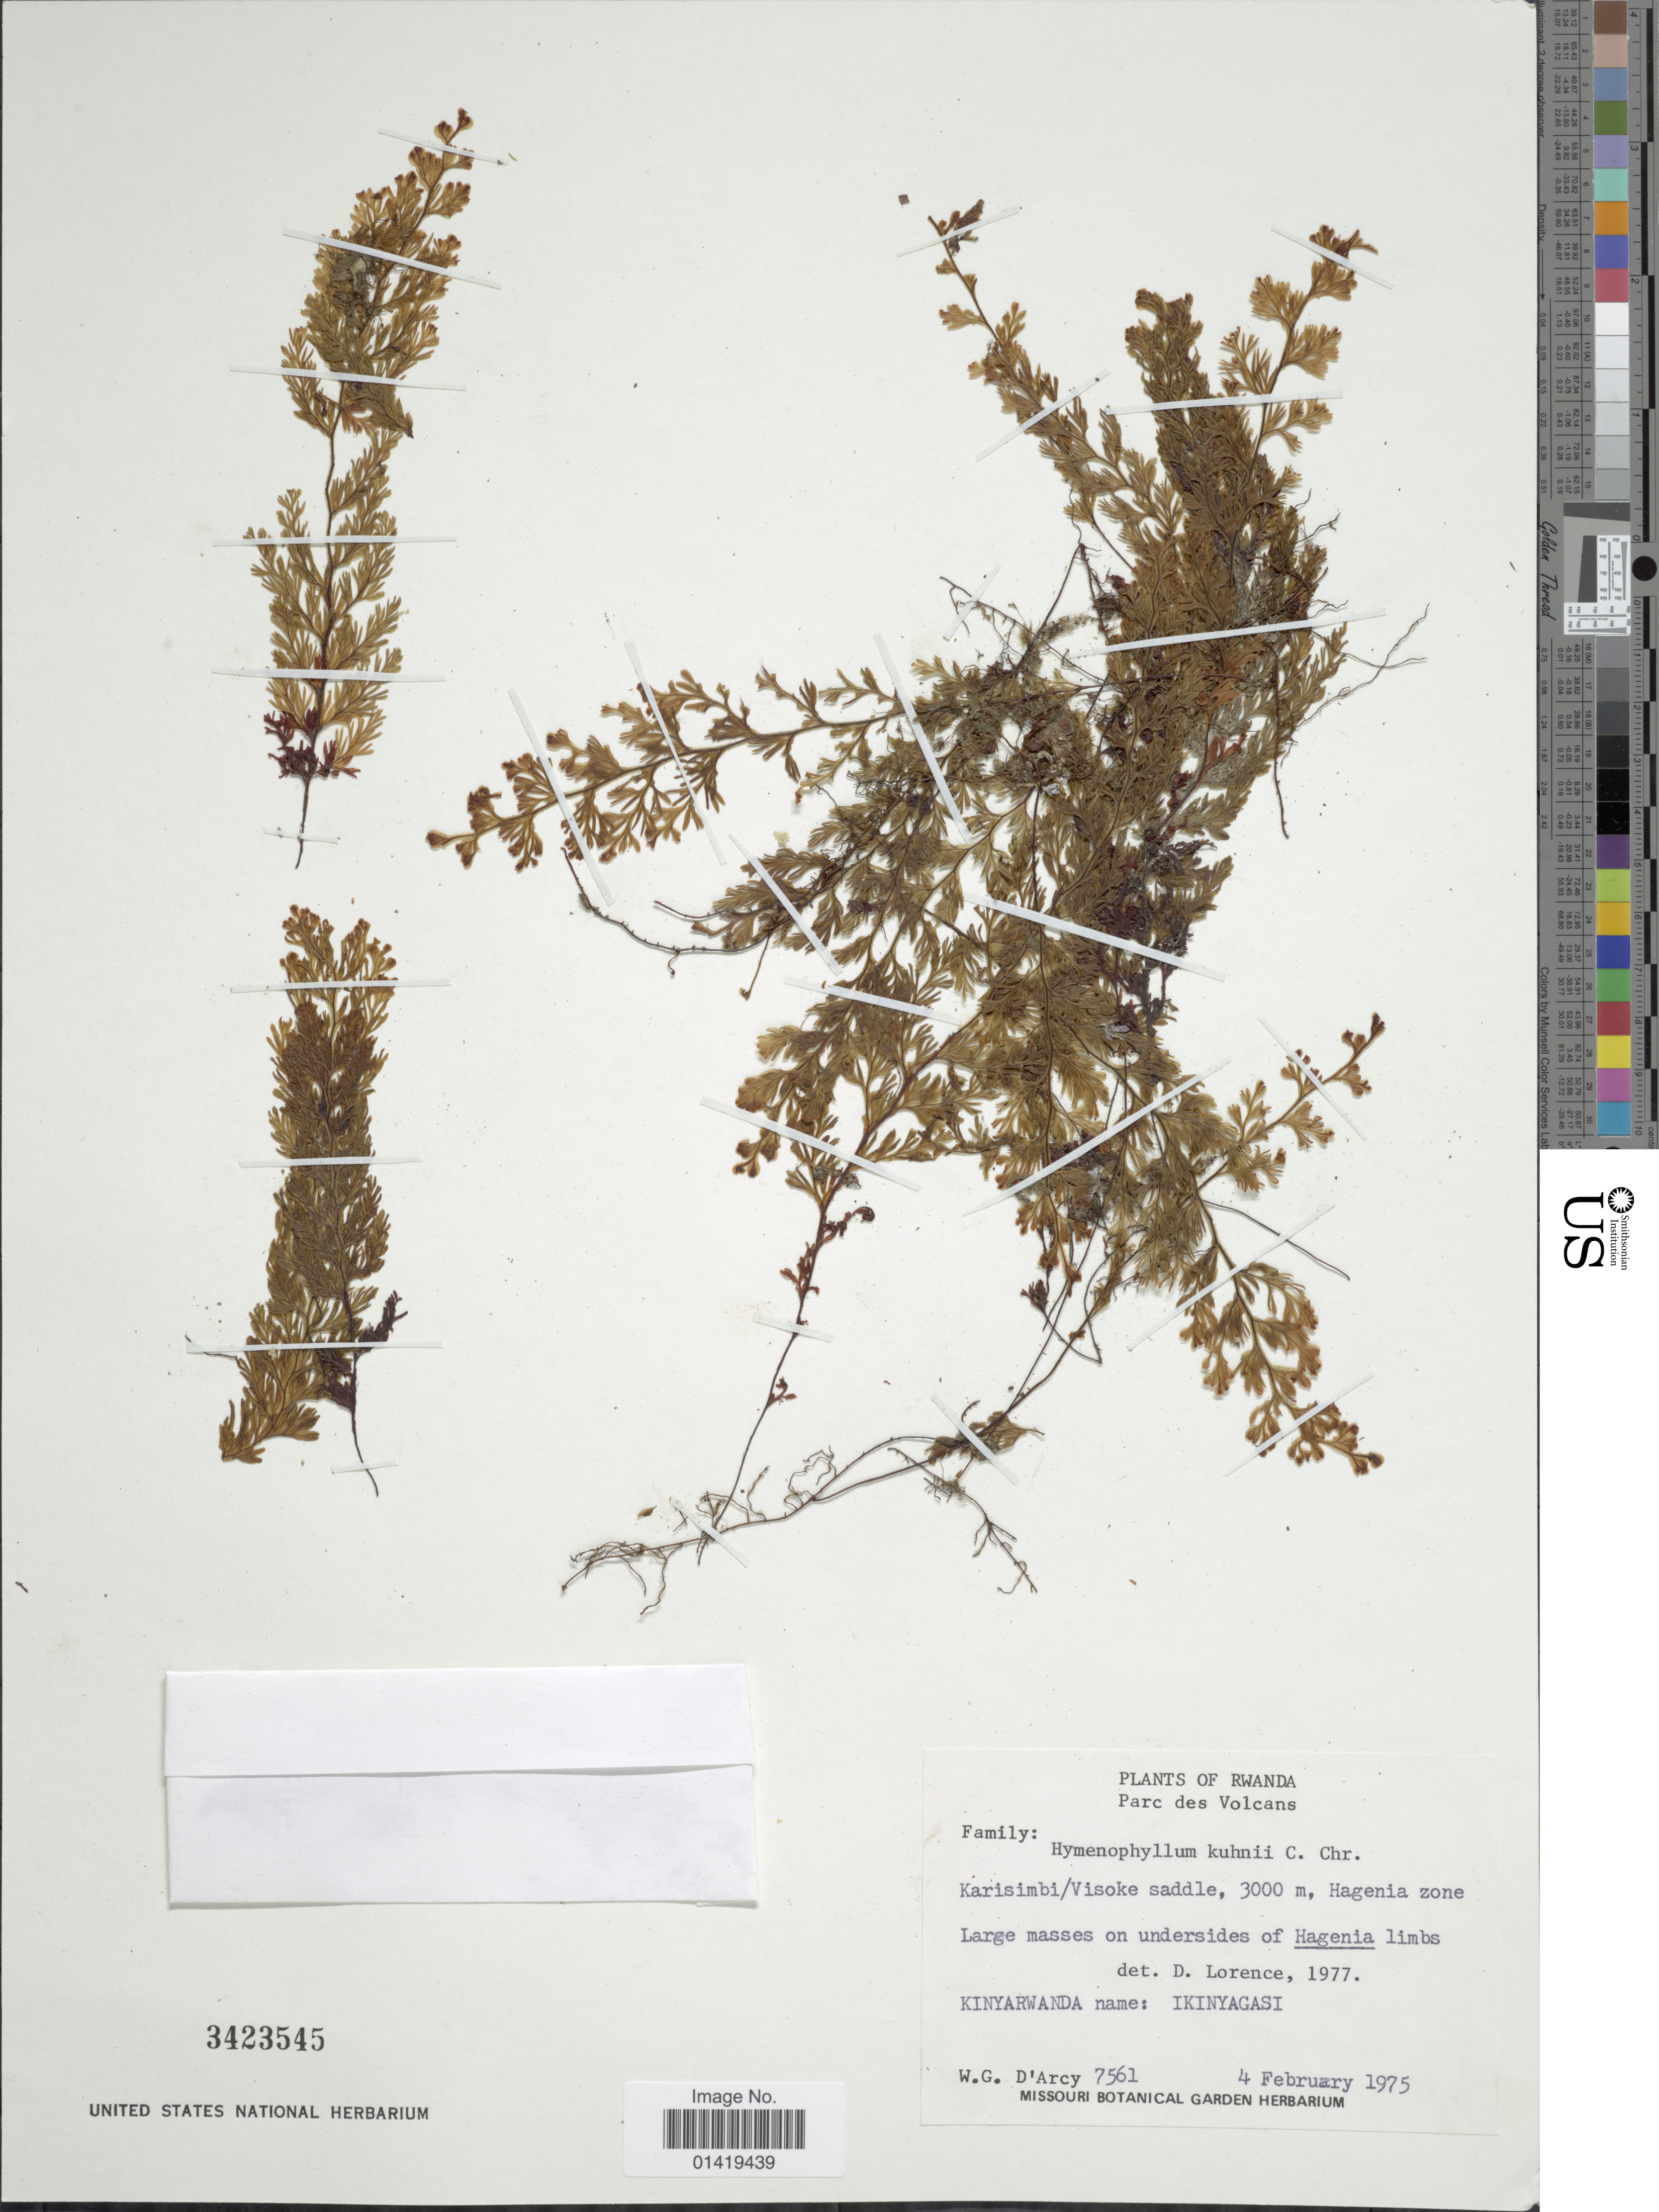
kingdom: Plantae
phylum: Tracheophyta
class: Polypodiopsida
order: Hymenophyllales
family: Hymenophyllaceae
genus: Hymenophyllum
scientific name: Hymenophyllum kuhnii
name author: C. Chr.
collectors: W. G. D'Arcy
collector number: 7561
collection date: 1975-02-04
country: Rwanda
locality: Parc des Volcans Karisimbi Visoke saddle Hagenia zone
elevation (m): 3000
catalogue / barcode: US 3423545